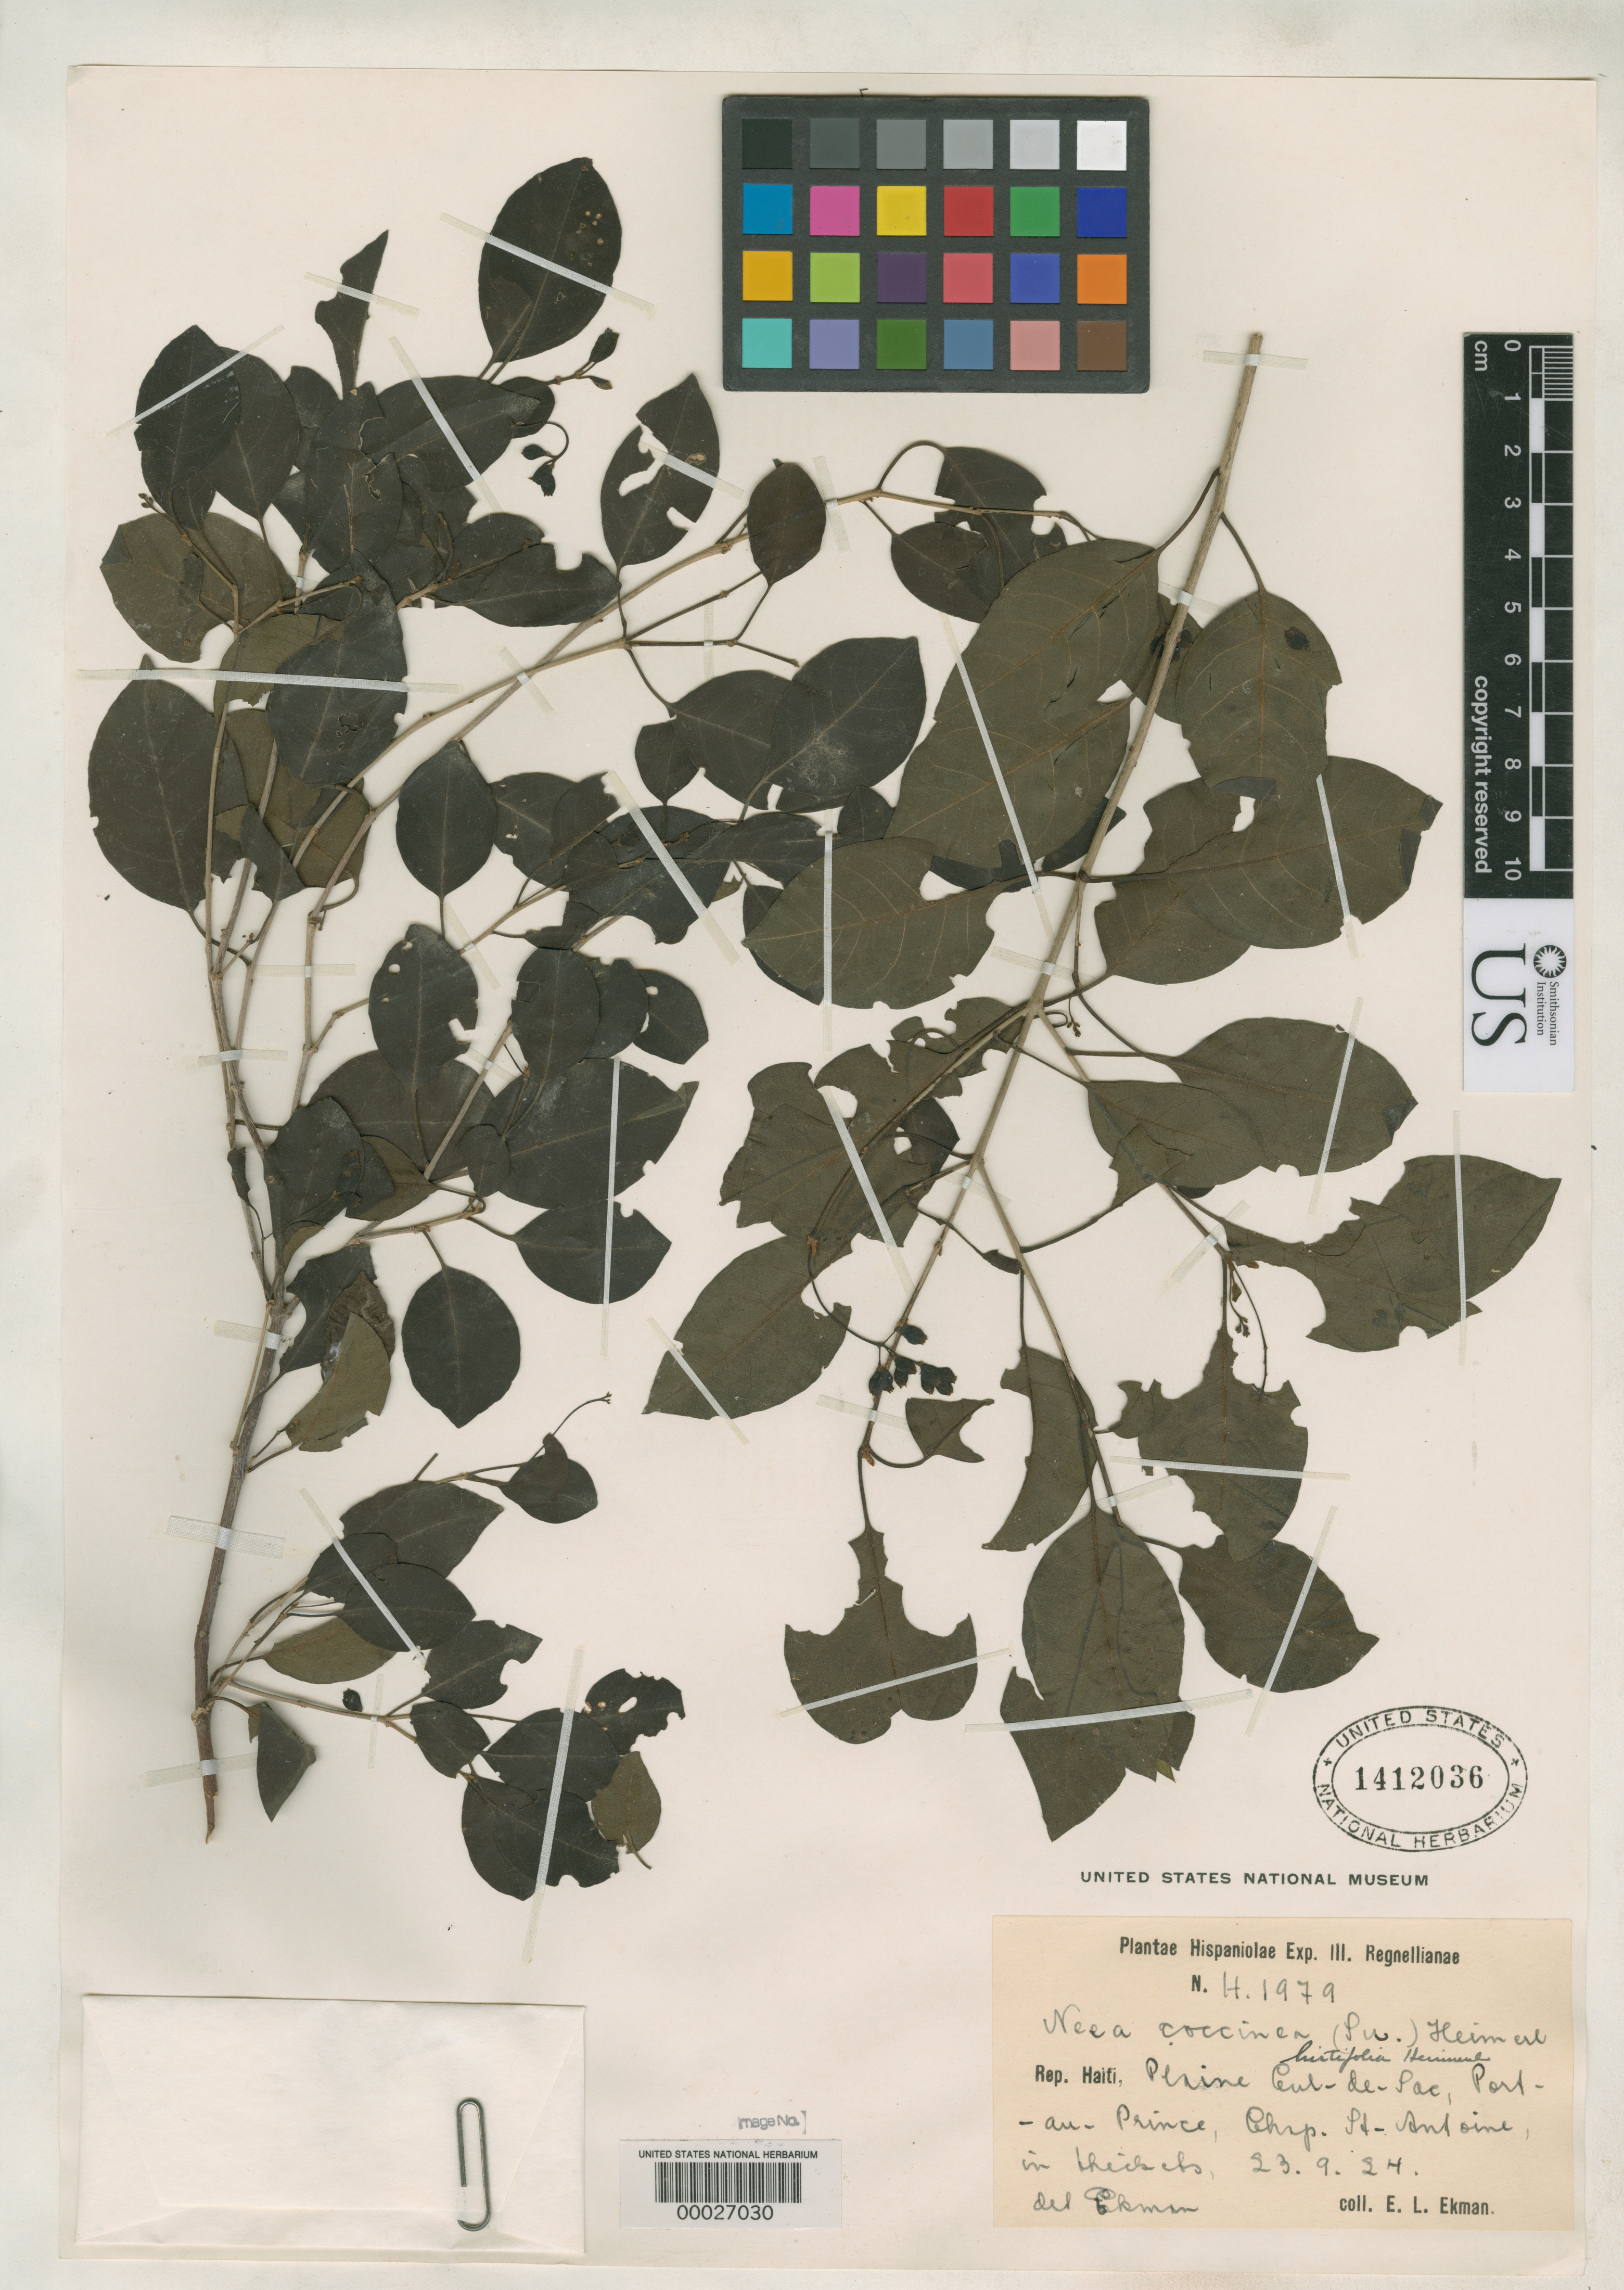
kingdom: Plantae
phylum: Tracheophyta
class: Magnoliopsida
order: Caryophyllales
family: Nyctaginaceae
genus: Neea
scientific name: Neea coccinea var. hirtifolia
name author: Heimerl in Urb.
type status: Isosyntype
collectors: E. L. Ekman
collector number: H 1979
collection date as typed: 23 Sep 1924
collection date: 1924-09-23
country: Haiti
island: Hispaniola Island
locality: Port-au-prince.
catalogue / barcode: US 1412036